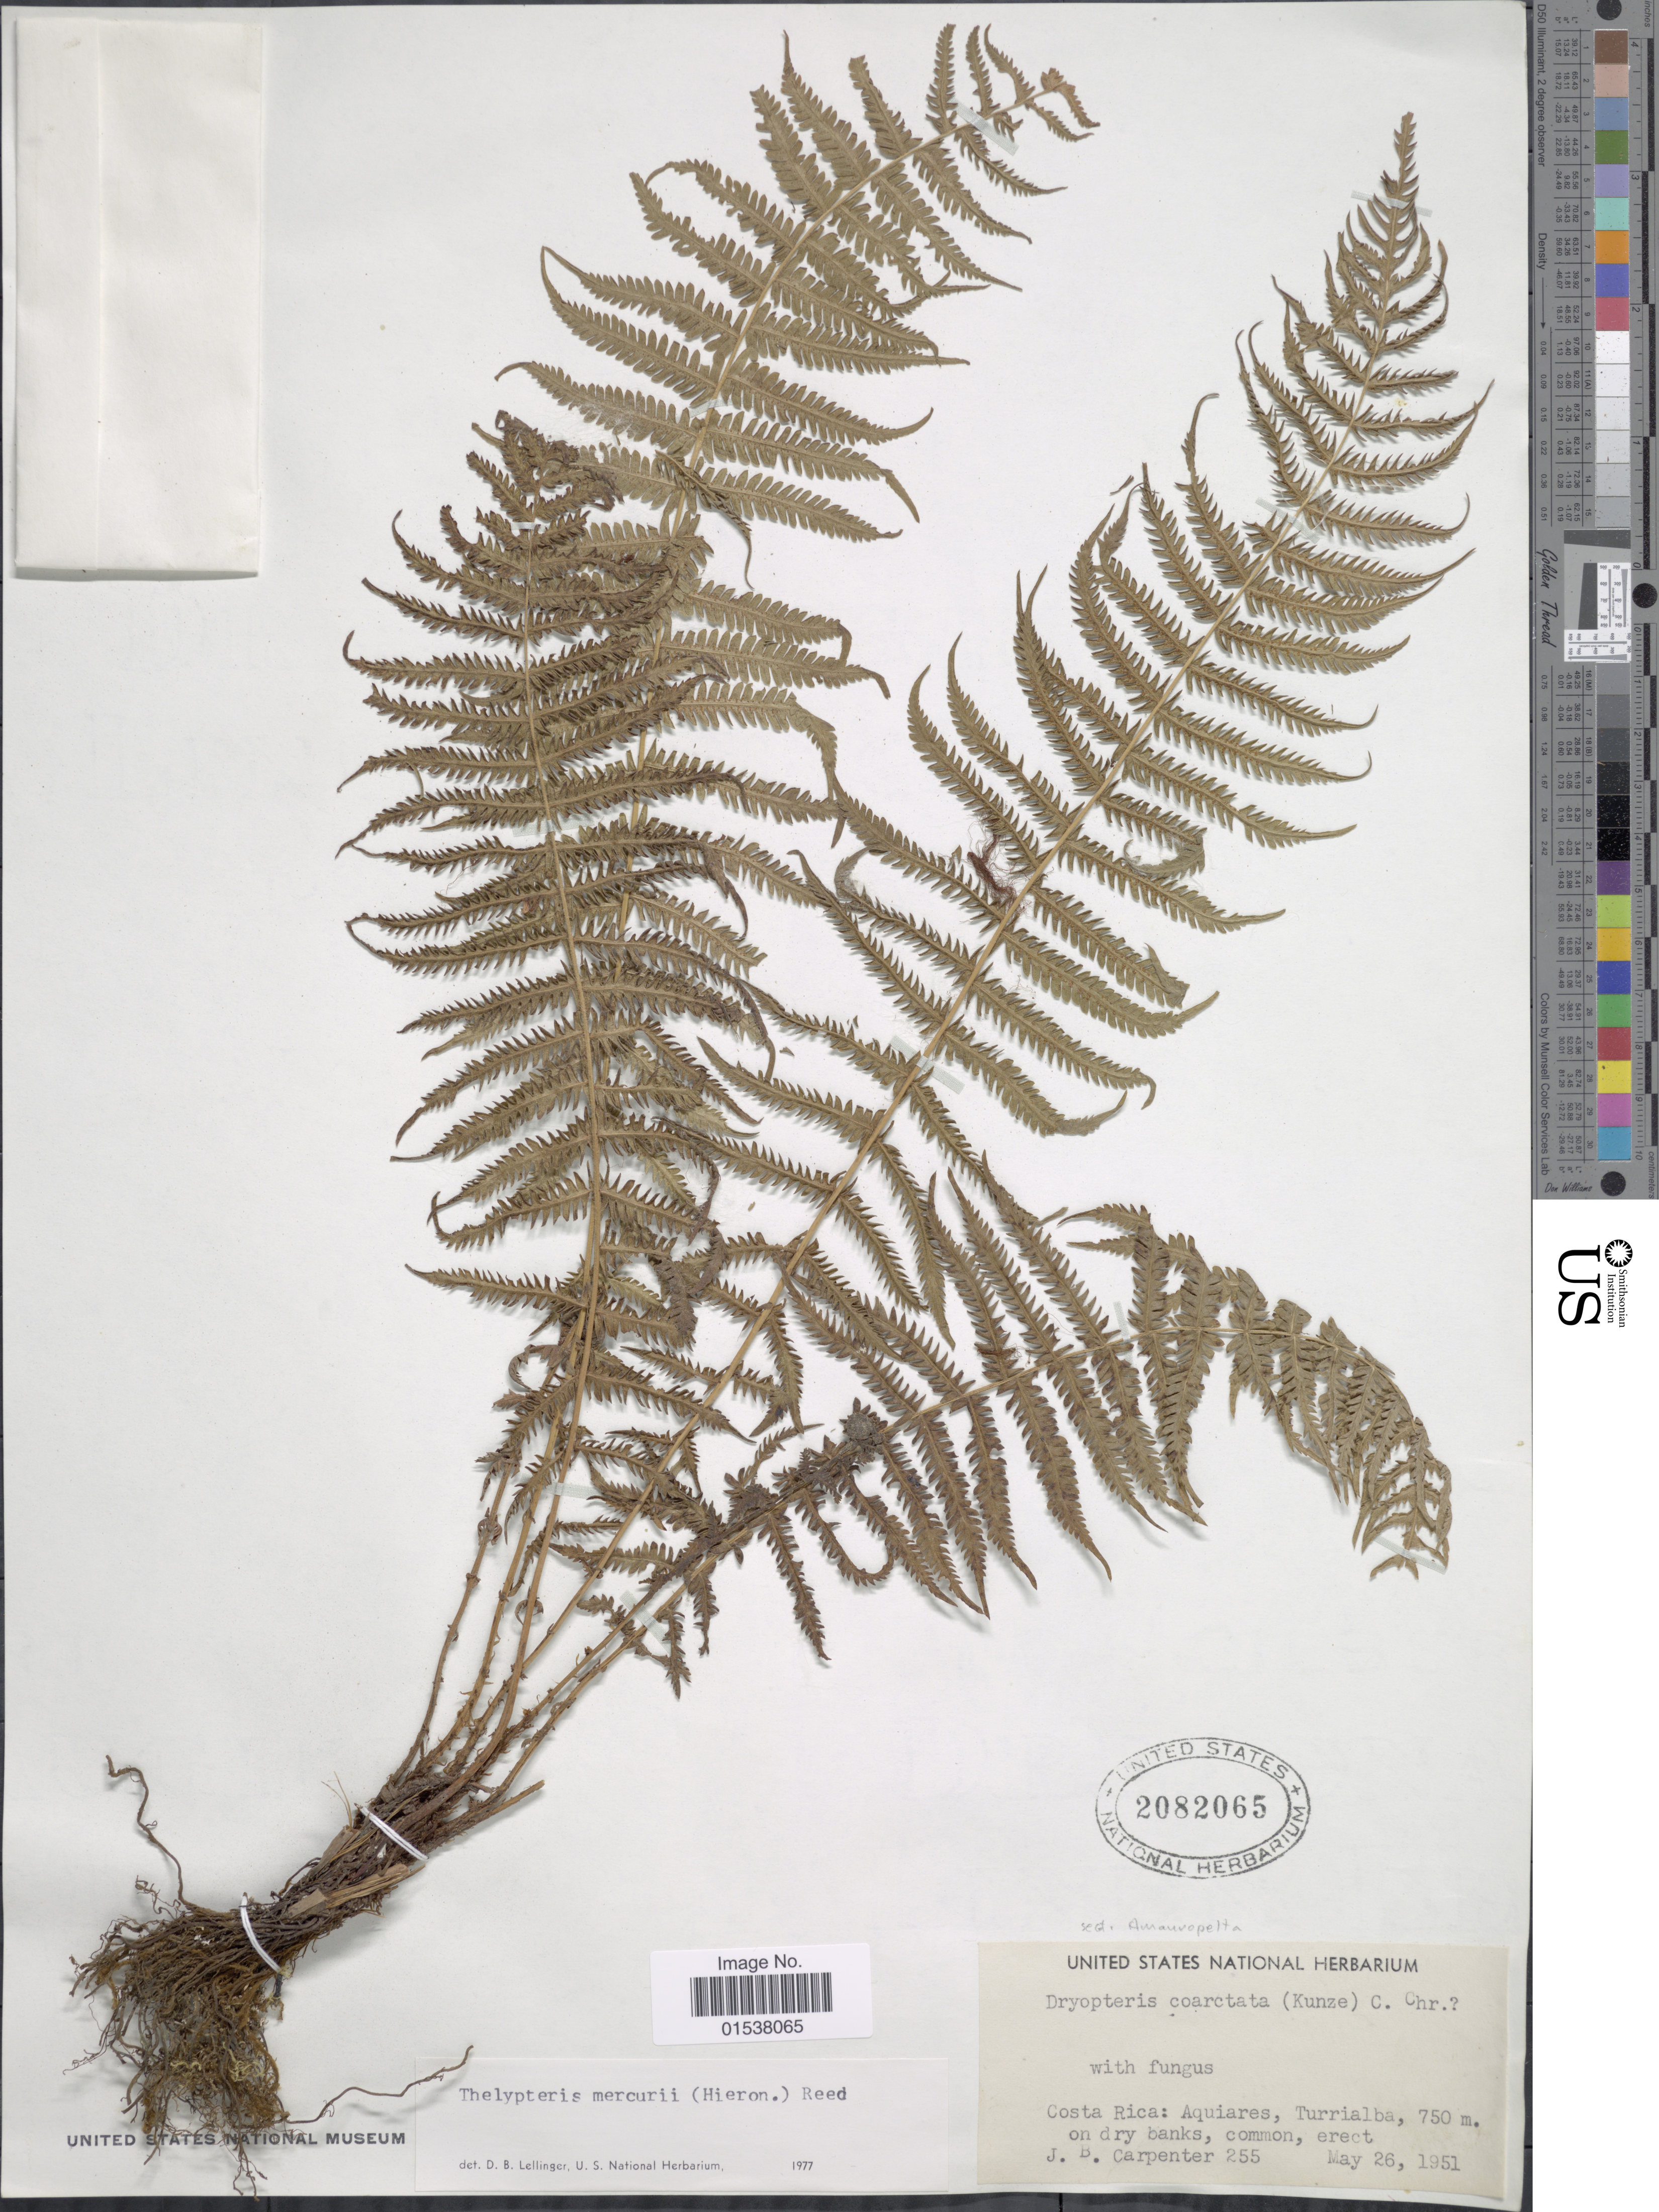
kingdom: Plantae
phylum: Tracheophyta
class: Polypodiopsida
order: Polypodiales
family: Thelypteridaceae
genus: Amauropelta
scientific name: Amauropelta balbisii (Spreng.) comb. nov., ined. 2015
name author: (Spreng.)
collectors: J. Carpenter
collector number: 255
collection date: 1951-05-26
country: Costa Rica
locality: Costa Rica: Aquiares, Turrialba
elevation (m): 750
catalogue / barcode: US 2082065